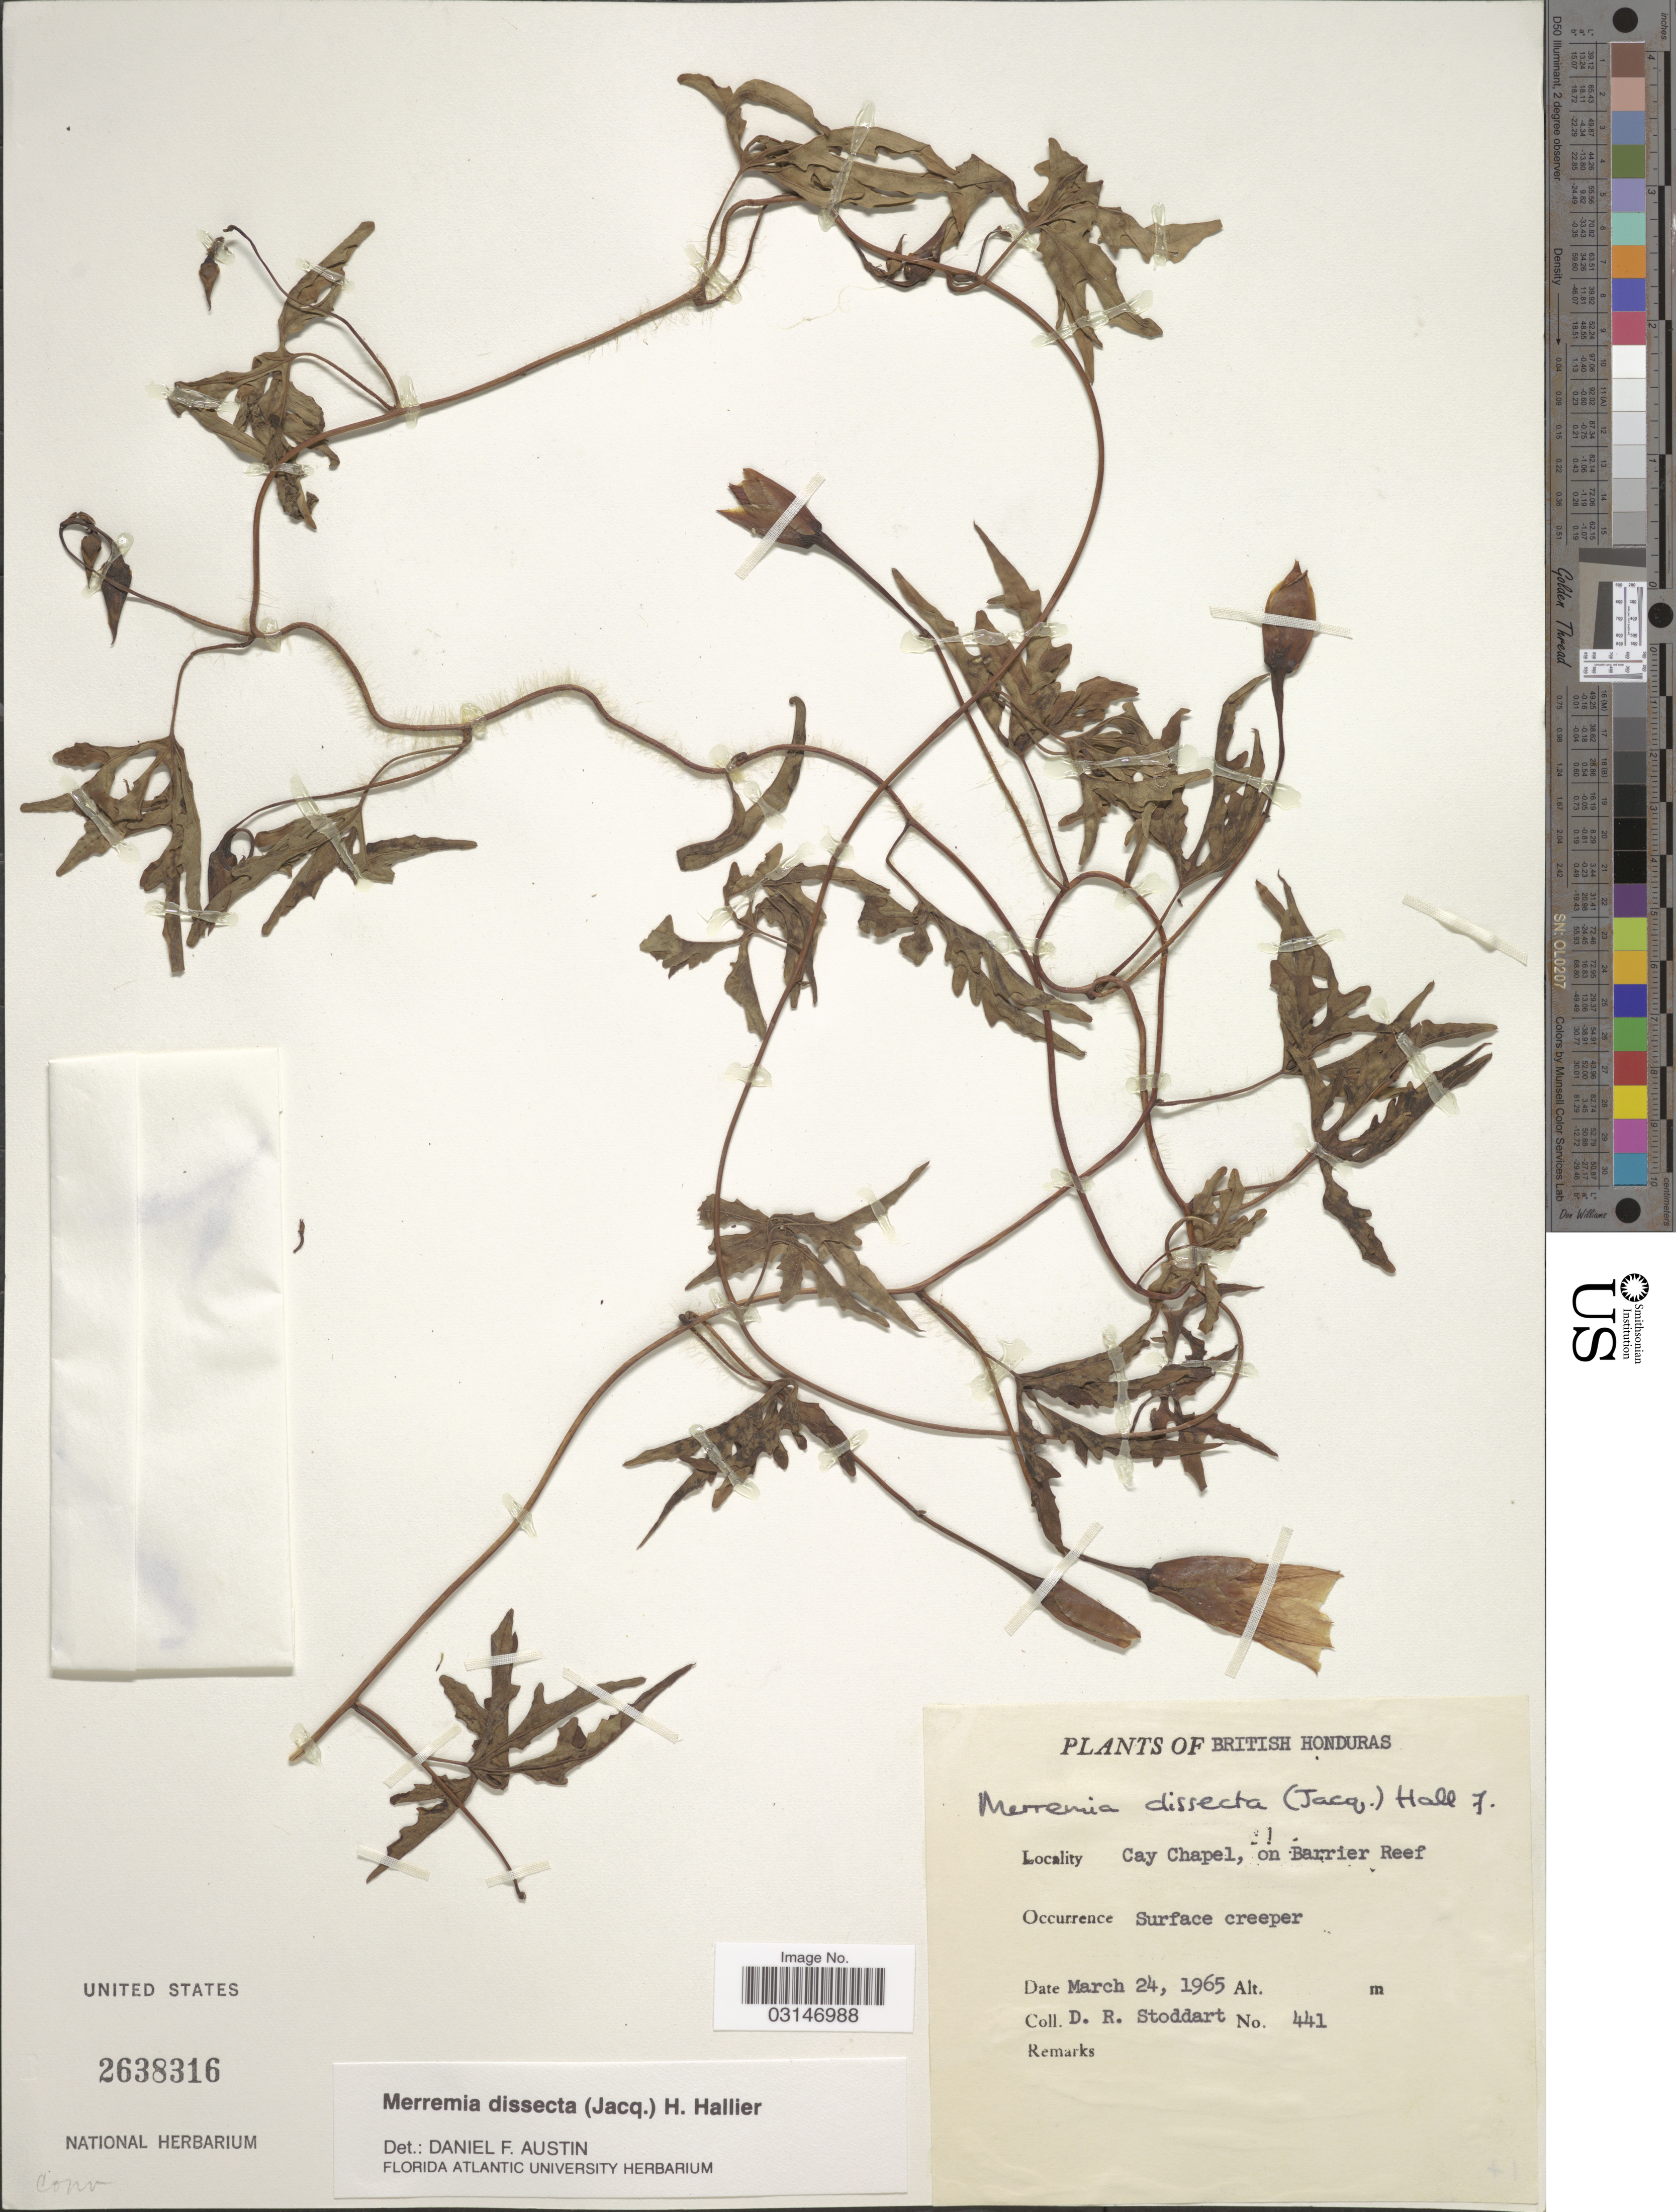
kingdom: Plantae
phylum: Tracheophyta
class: Magnoliopsida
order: Solanales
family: Convolvulaceae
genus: Distimake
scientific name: Distimake dissectus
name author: (Jacq.) A. R. Simões & Staples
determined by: Strong, Mark T., (BOT), Smithsonian Institution - National Museum of Natural History (UNITED STATES)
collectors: D. R. Stoddart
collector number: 441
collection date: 1965-03-24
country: Belize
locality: British Honduras, Cay Chapel, on Barrier Reef.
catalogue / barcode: US 2638316